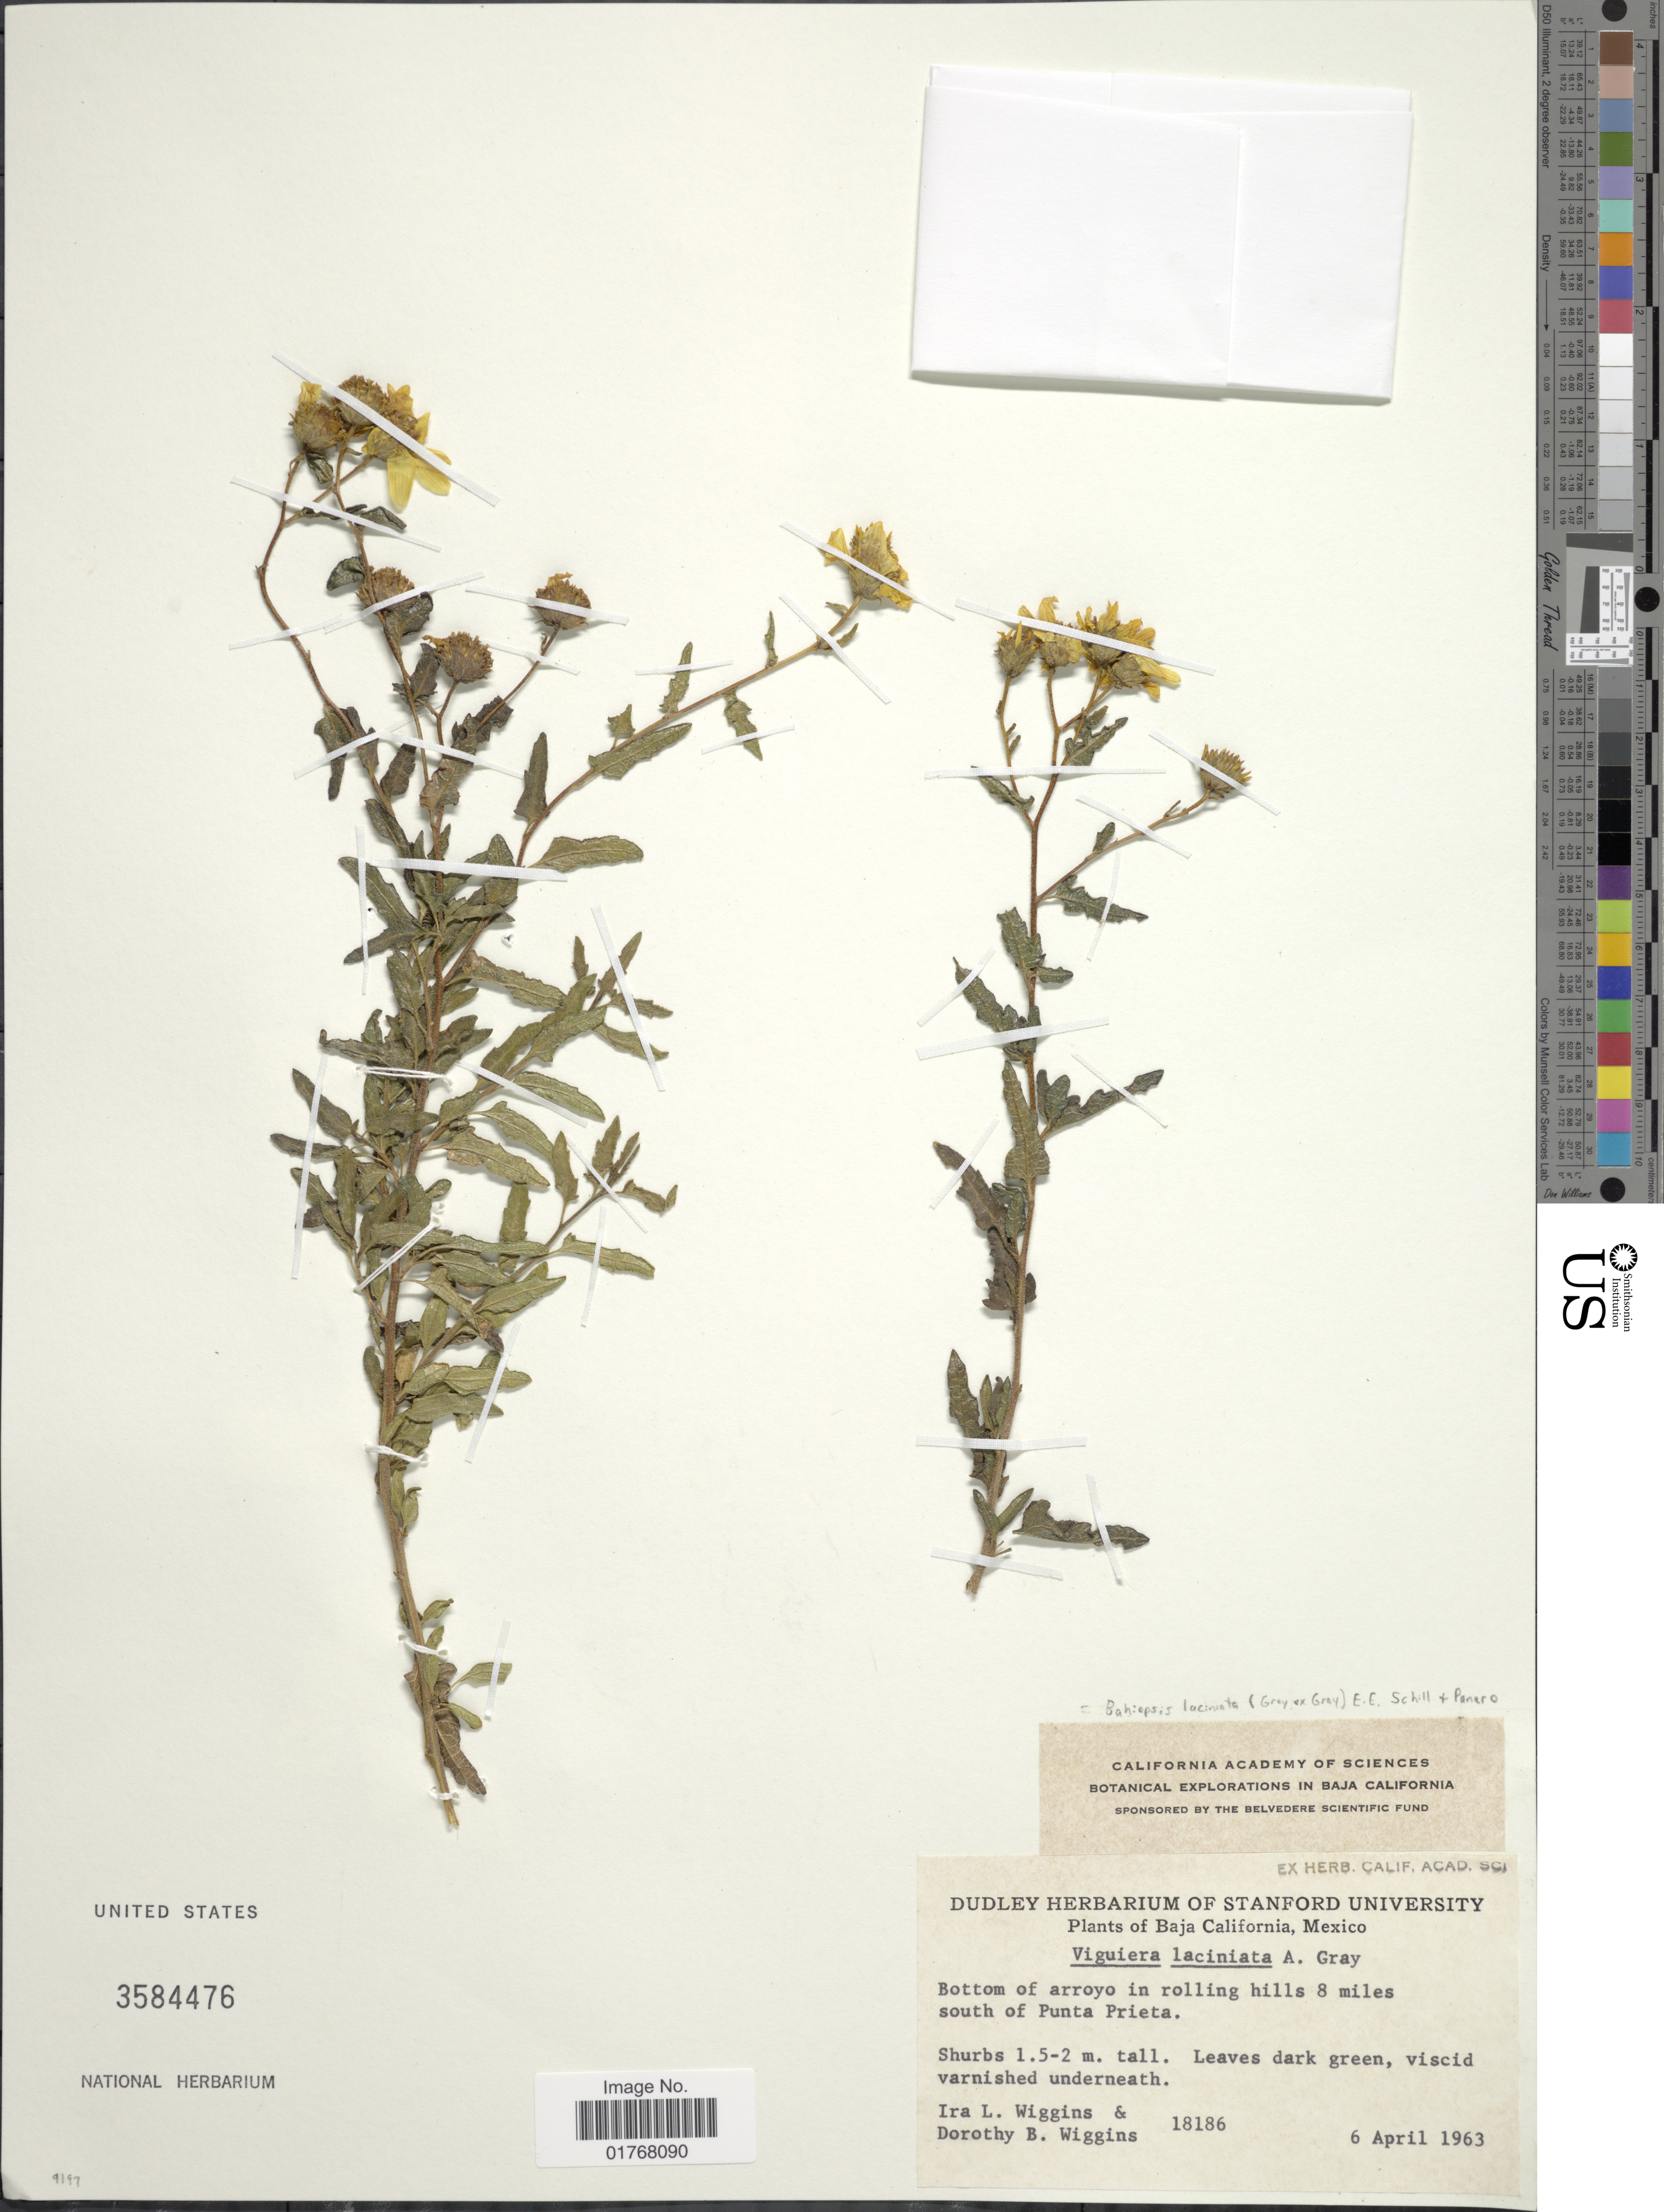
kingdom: Plantae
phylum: Tracheophyta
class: Magnoliopsida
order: Asterales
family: Asteraceae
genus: Viguiera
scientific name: Viguiera laciniata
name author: A. Gray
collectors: I. L. Wiggins & D. B. Wiggins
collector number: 18186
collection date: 1963-04-06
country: Mexico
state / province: Baja California Sur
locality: Bottom of arroyo in rolling hills 8 miles south of Punta Prieta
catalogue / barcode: US 3584476